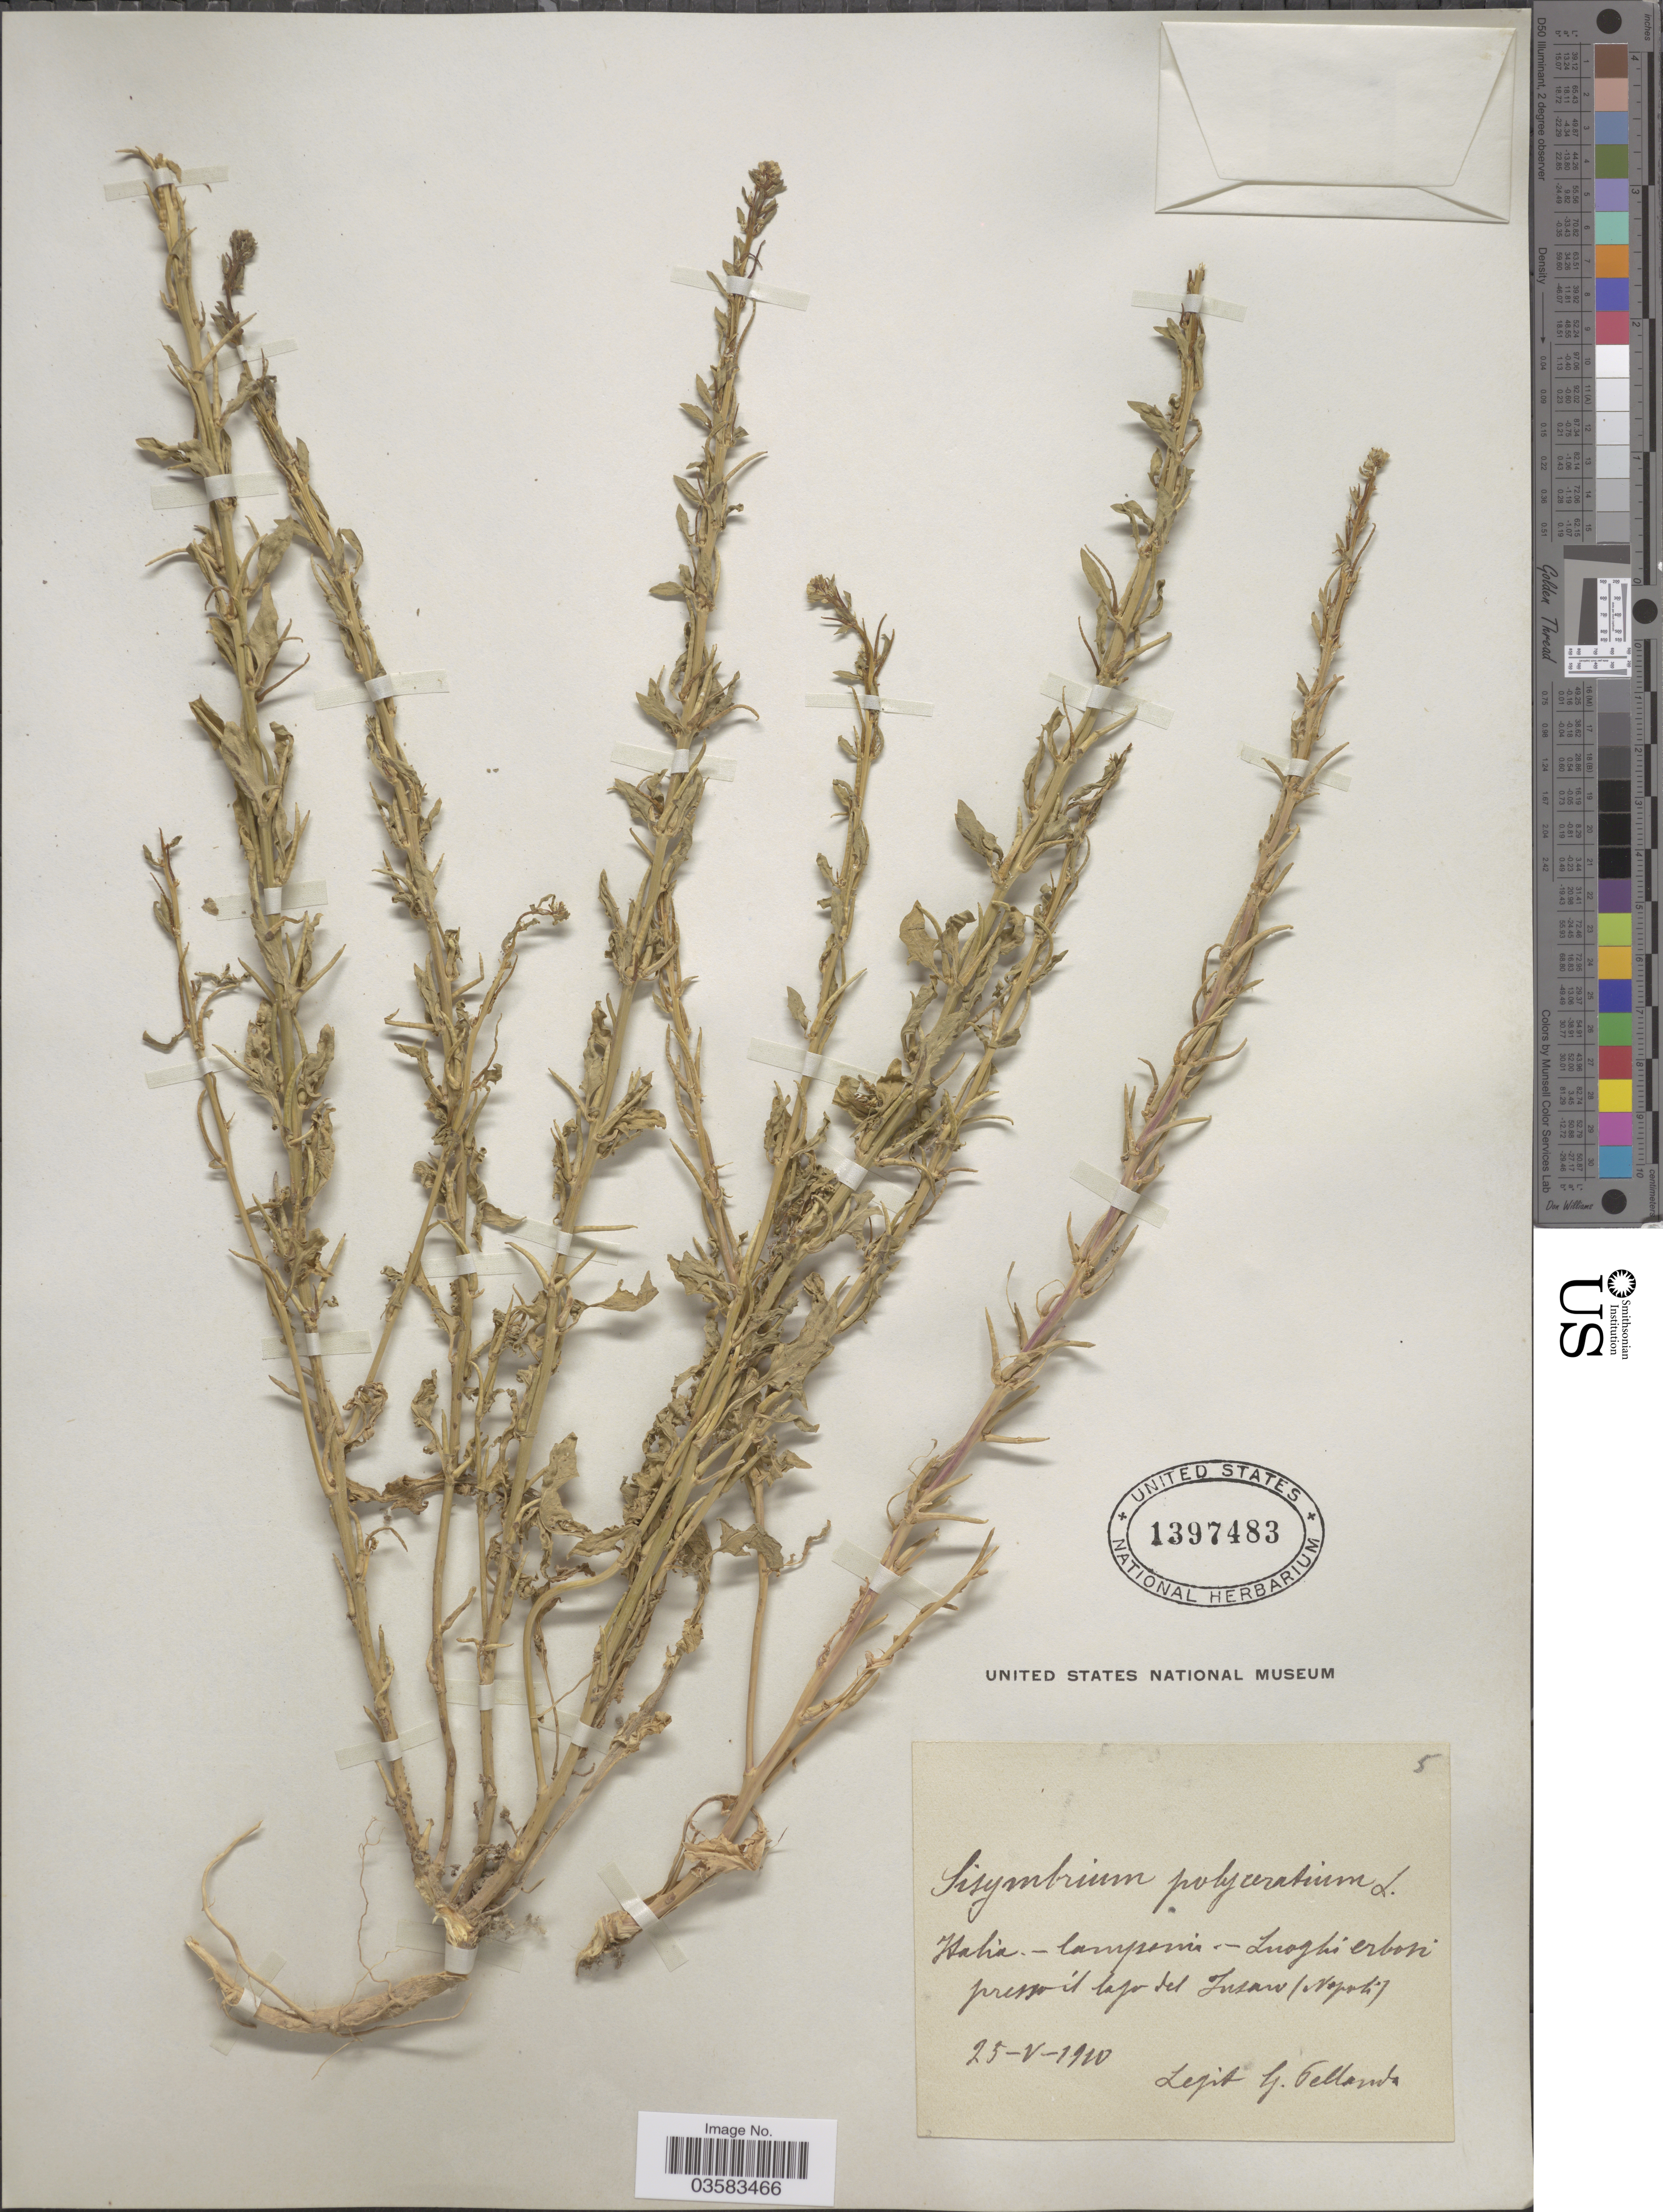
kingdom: Plantae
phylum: Tracheophyta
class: Magnoliopsida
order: Brassicales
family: Brassicaceae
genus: Sisymbrium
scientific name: Sisymbrium polyceratium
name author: L.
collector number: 5?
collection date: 1920-05-25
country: Italy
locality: Campenia - Inoghi erbori presso il lago del Insaro (Napati) [interpreted].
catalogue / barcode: US 1397483